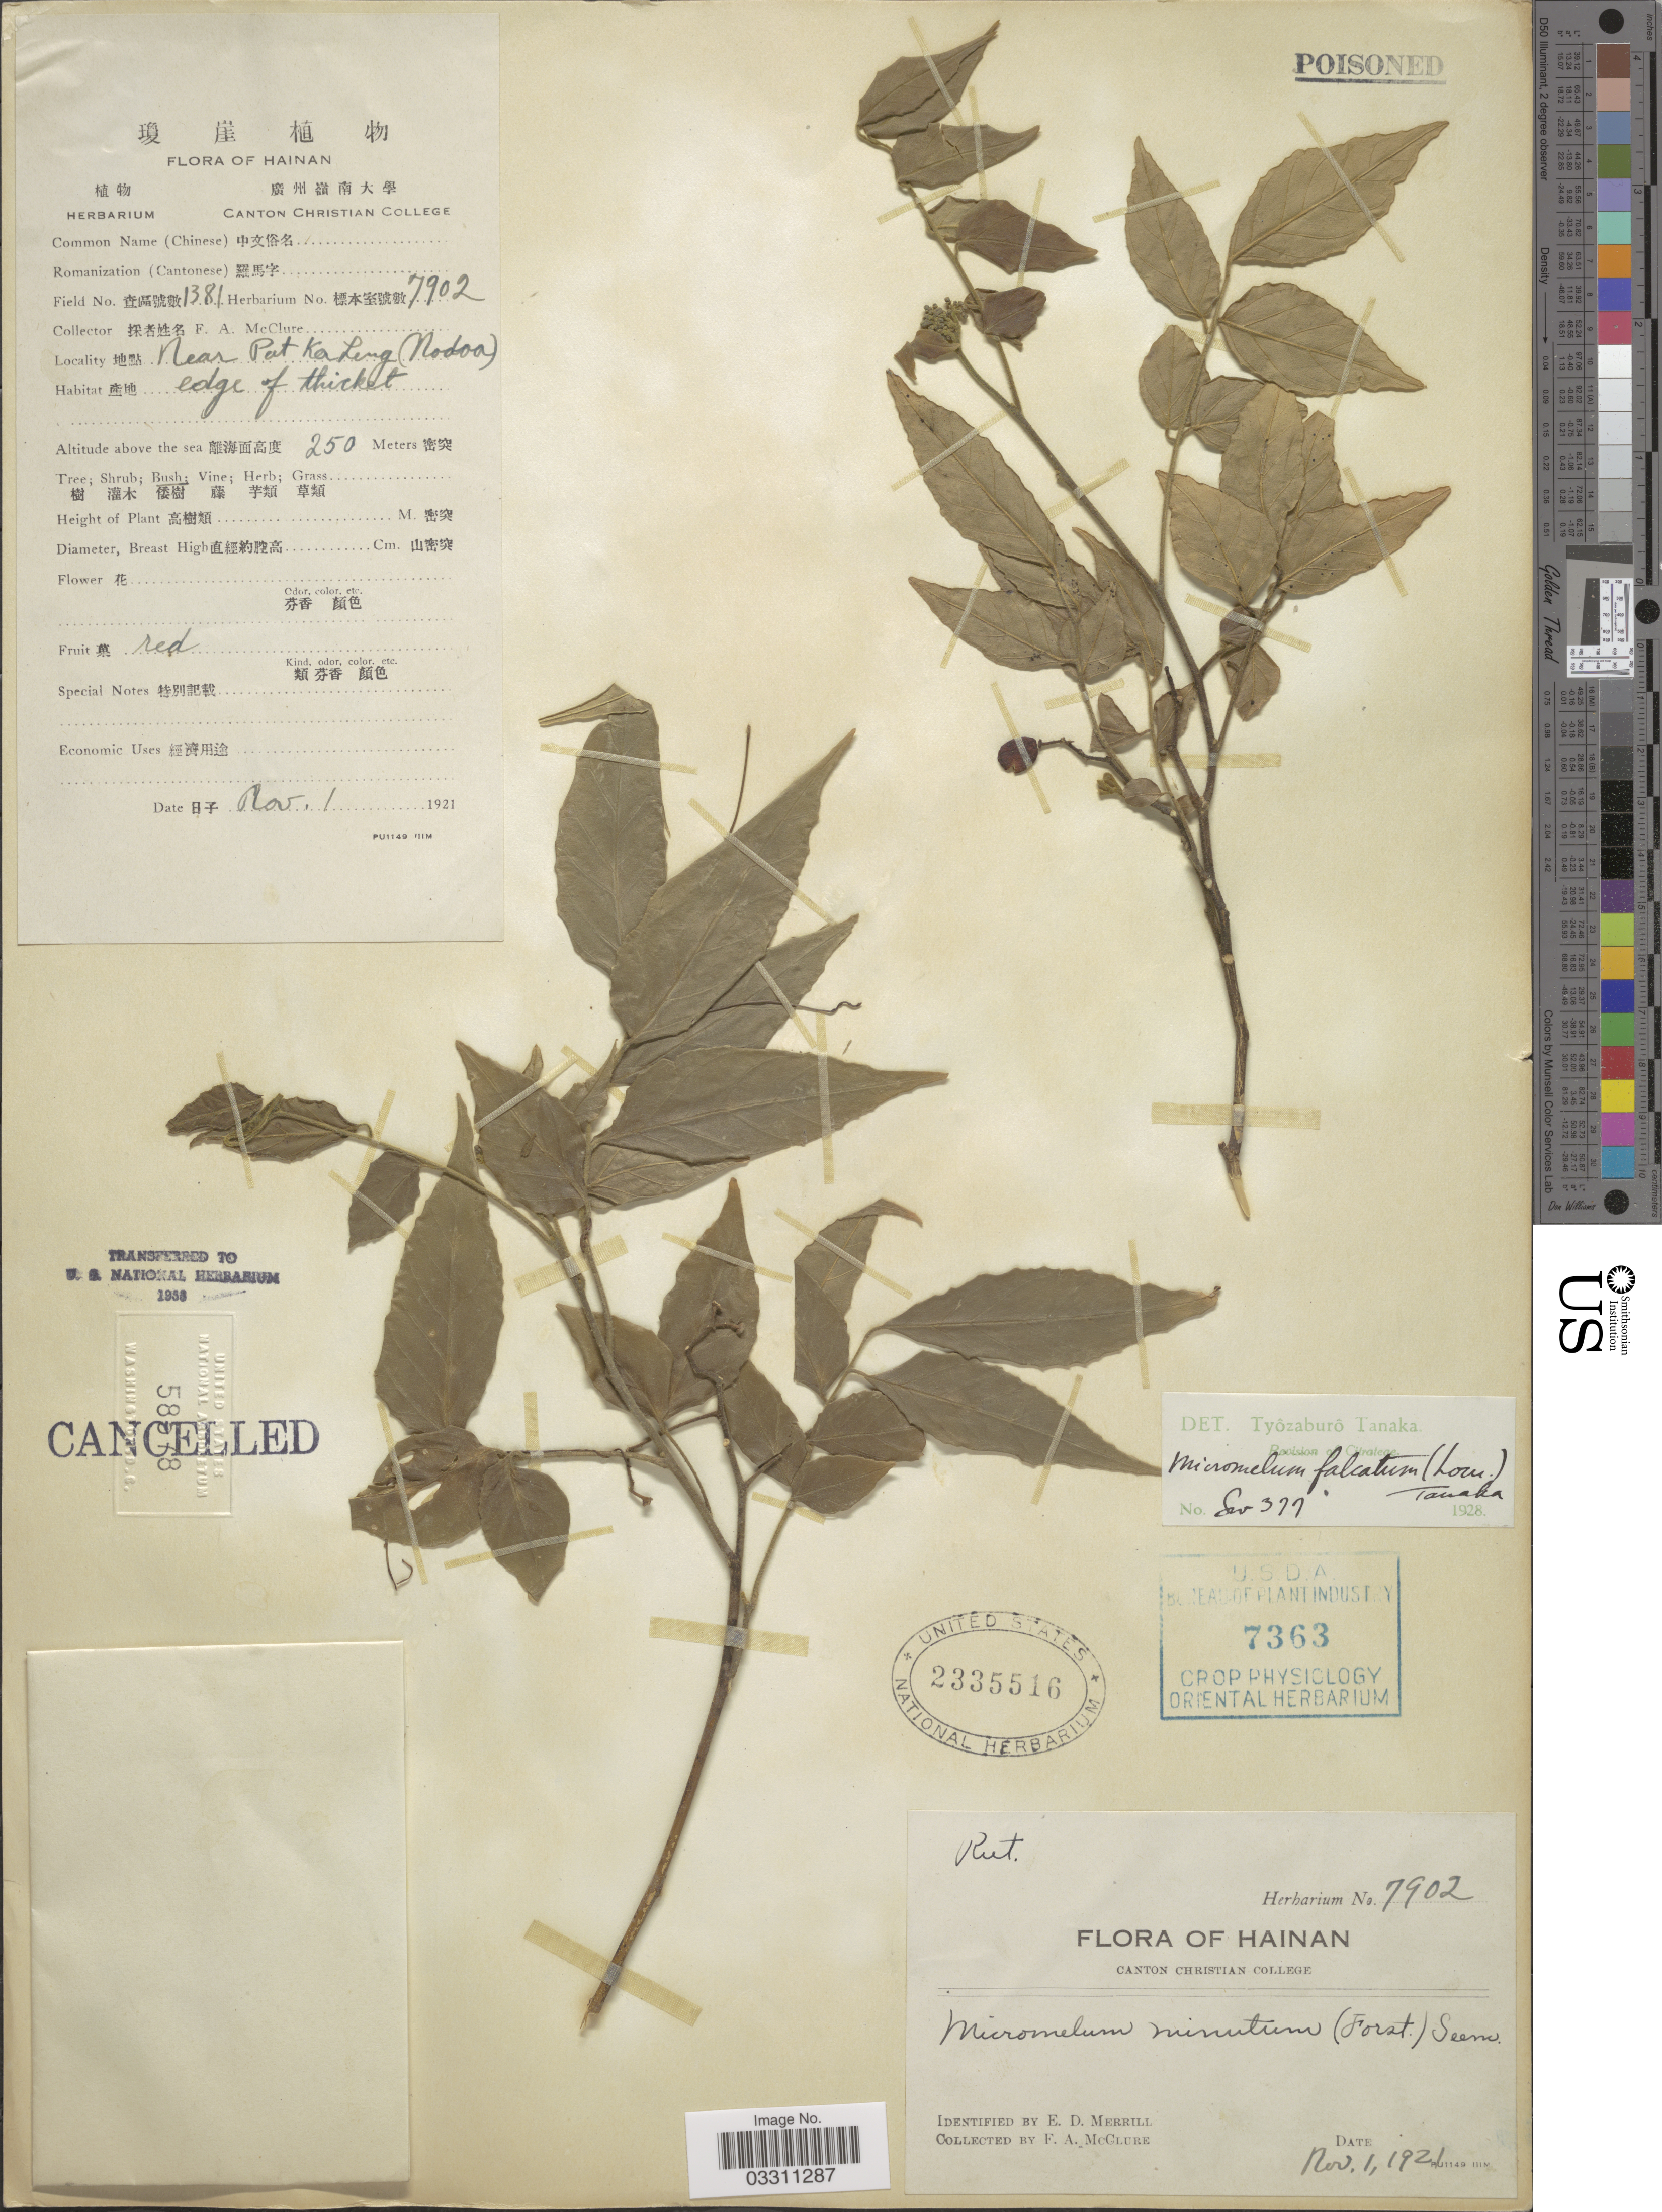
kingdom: Plantae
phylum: Tracheophyta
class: Magnoliopsida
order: Sapindales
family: Rutaceae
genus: Micromelum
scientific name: Micromelum falcatum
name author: Tanaka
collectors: F. A. McClure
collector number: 1381/7902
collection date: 1921-11-01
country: China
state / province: Hainan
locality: Near Pat Ka Leng [interpreted] (Nodoa).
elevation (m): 250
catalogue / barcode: US 2335516